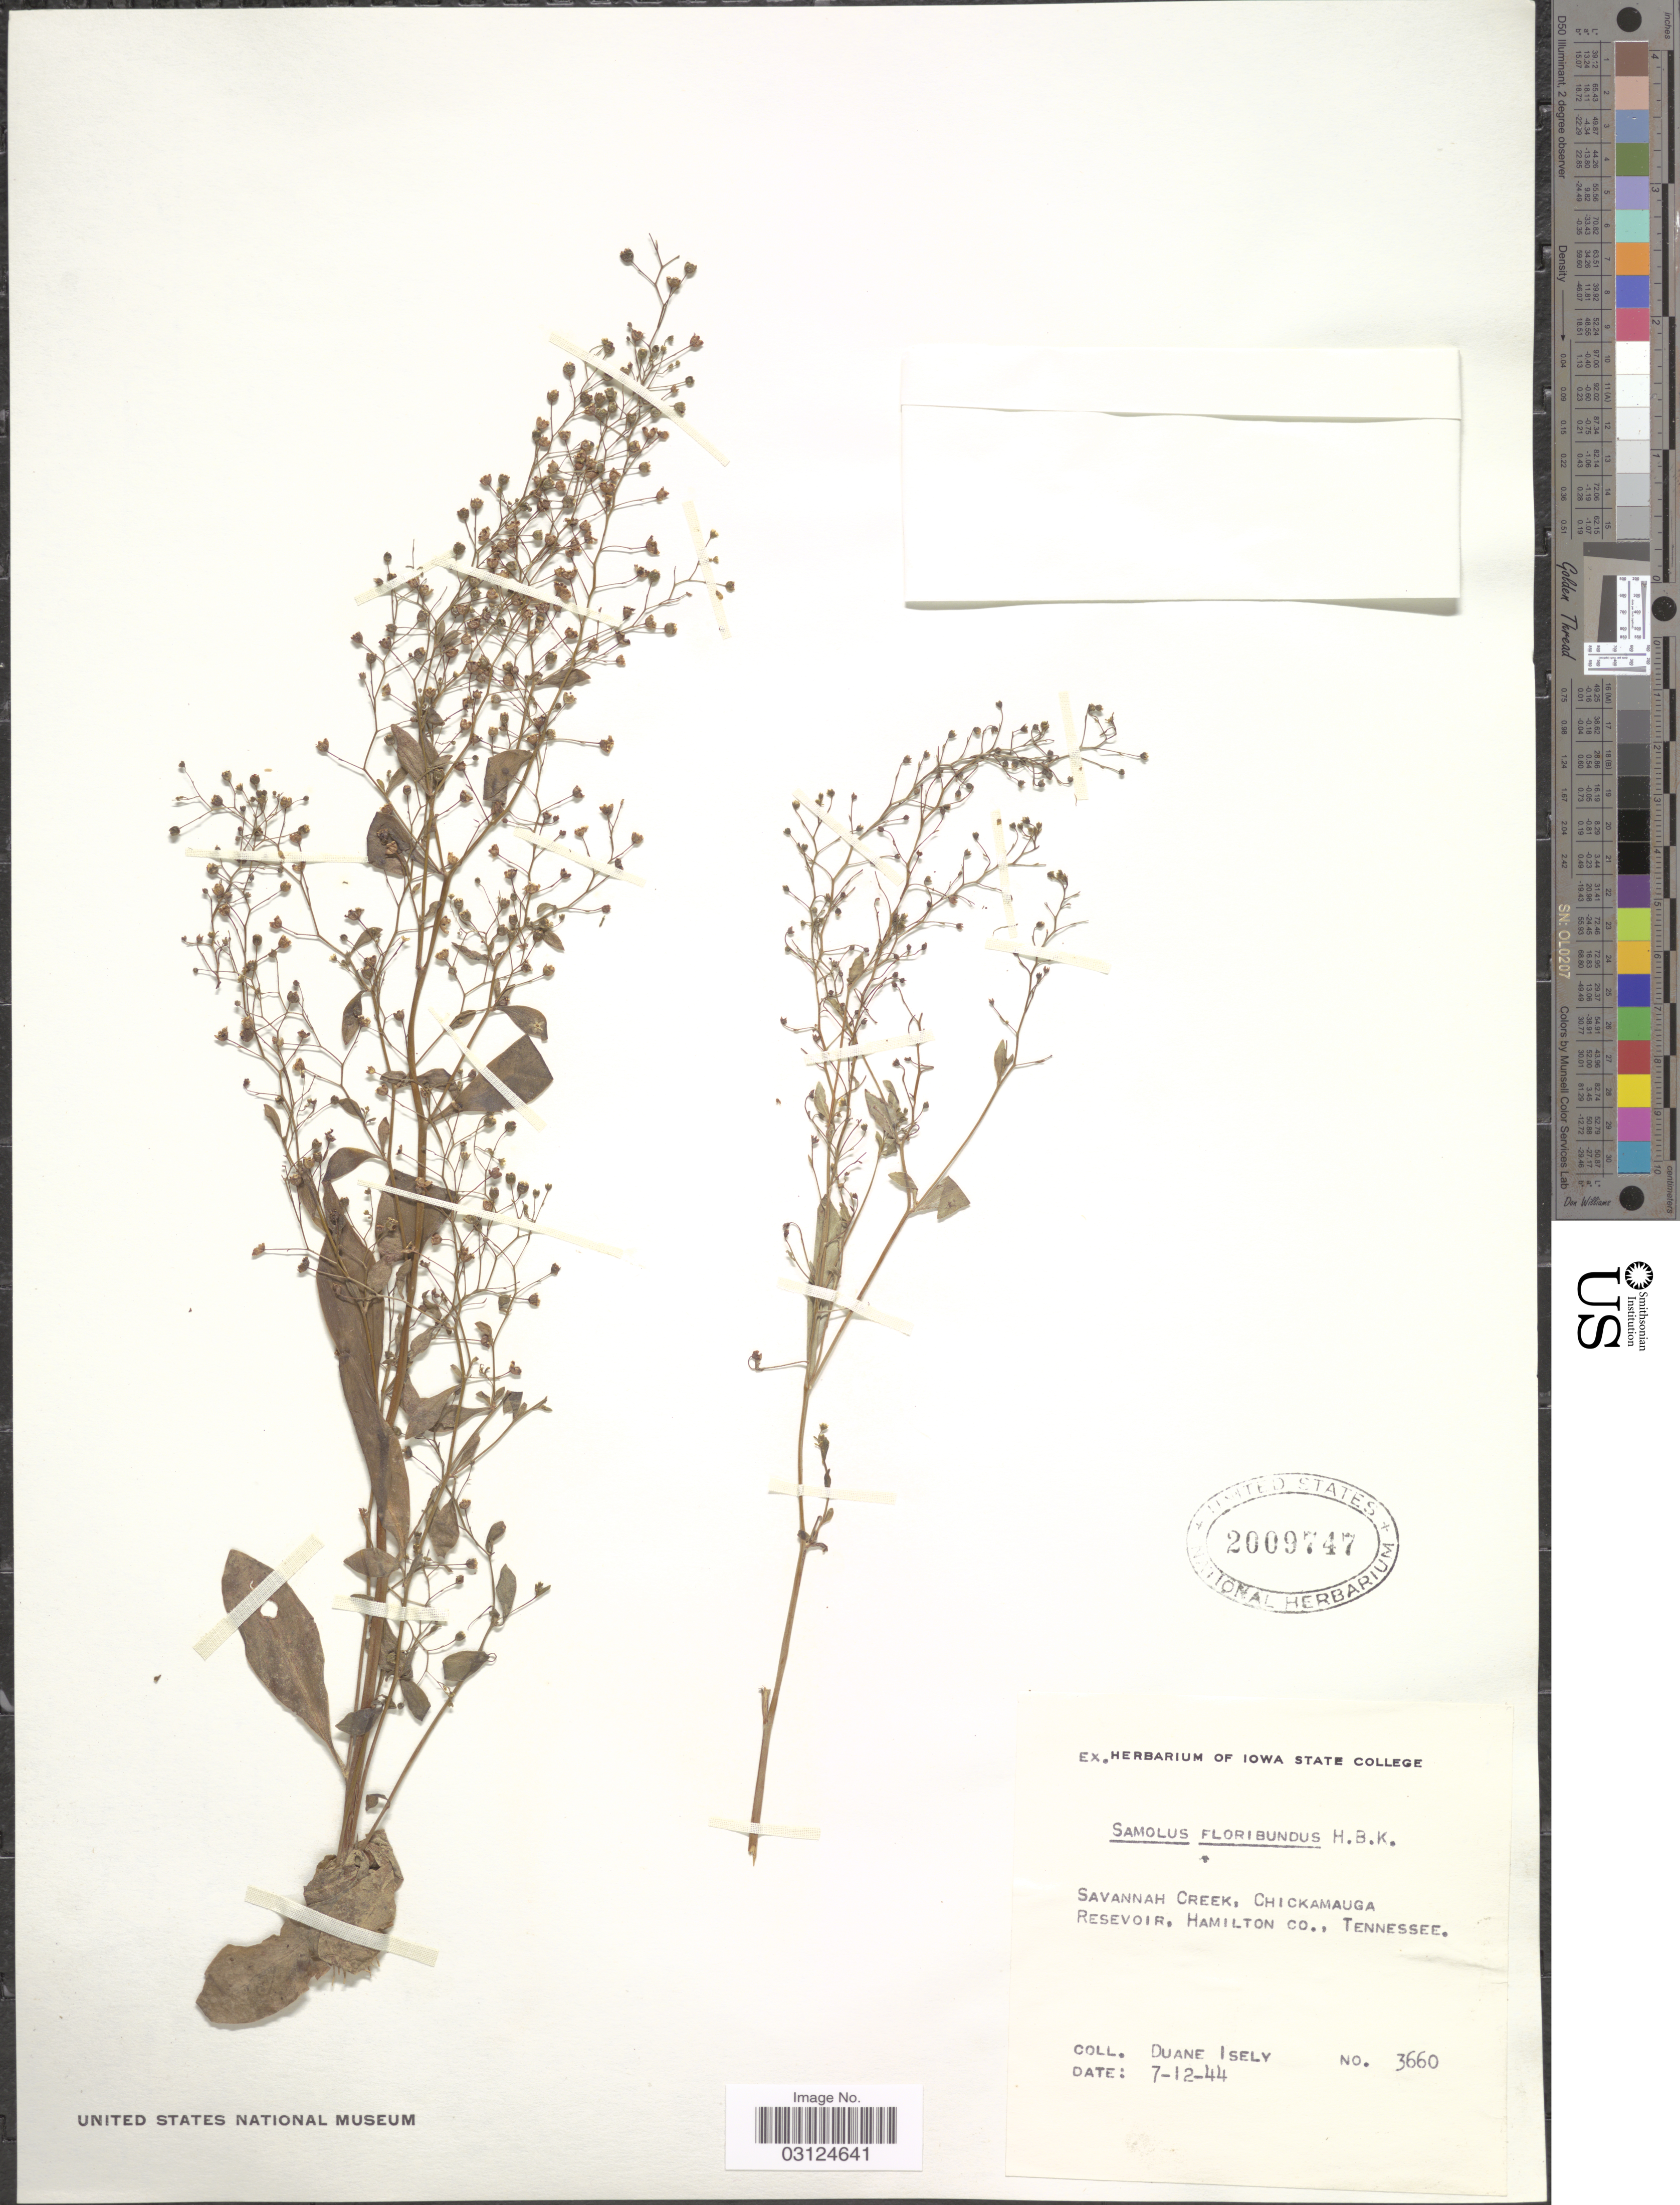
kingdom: Plantae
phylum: Tracheophyta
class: Magnoliopsida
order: Ericales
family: Primulaceae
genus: Samolus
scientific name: Samolus parviflorus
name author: Raf.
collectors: D. Isely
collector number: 3660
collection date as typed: Transcribed d/m/y: 17//44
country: United States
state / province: Tennessee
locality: Savannah Creek, Chickamauga Reservoir, Hamilton Co.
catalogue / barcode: US 2009747